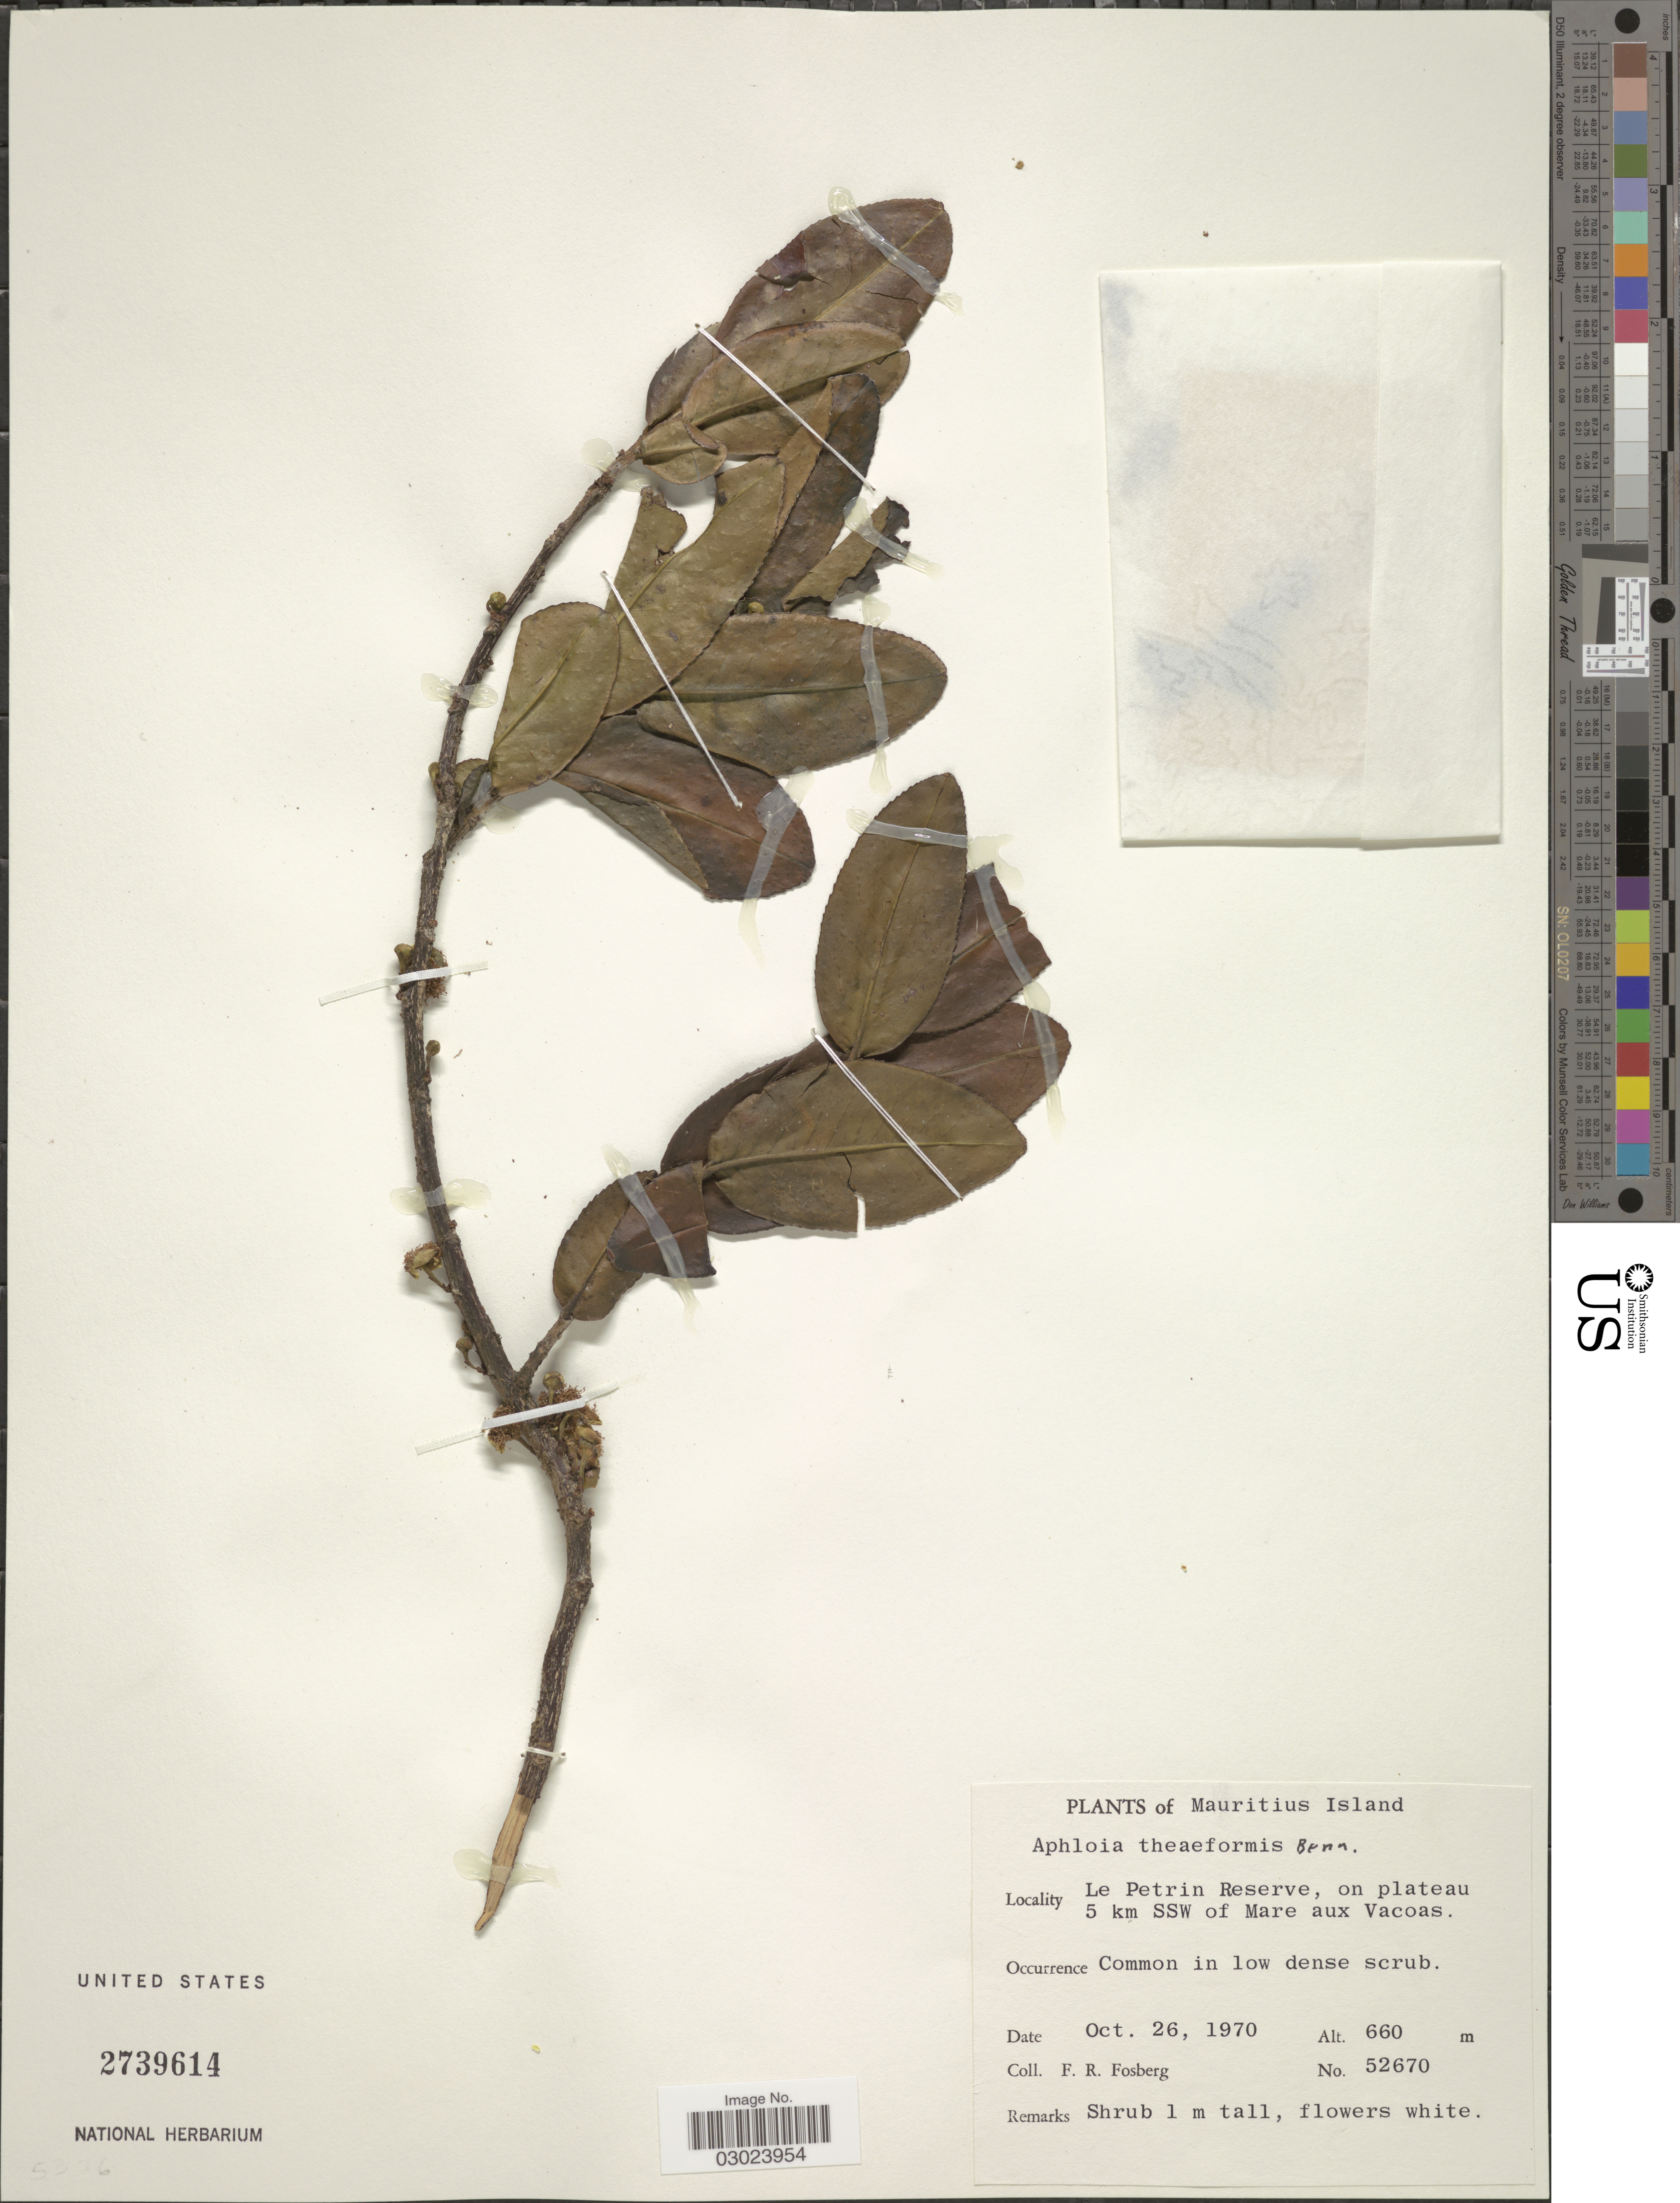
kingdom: Plantae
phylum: Tracheophyta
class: Magnoliopsida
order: Crossosomatales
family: Aphloiaceae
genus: Aphloia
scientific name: Aphloia theiformis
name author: (Vahl) Benn.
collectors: F. R. Fosberg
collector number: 52670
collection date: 1970-10-26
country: Mauritius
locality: Le Petrin Reserve, on plateau 5 km SSW of Mare aux Vacoas.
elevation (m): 660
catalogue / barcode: US 2739614